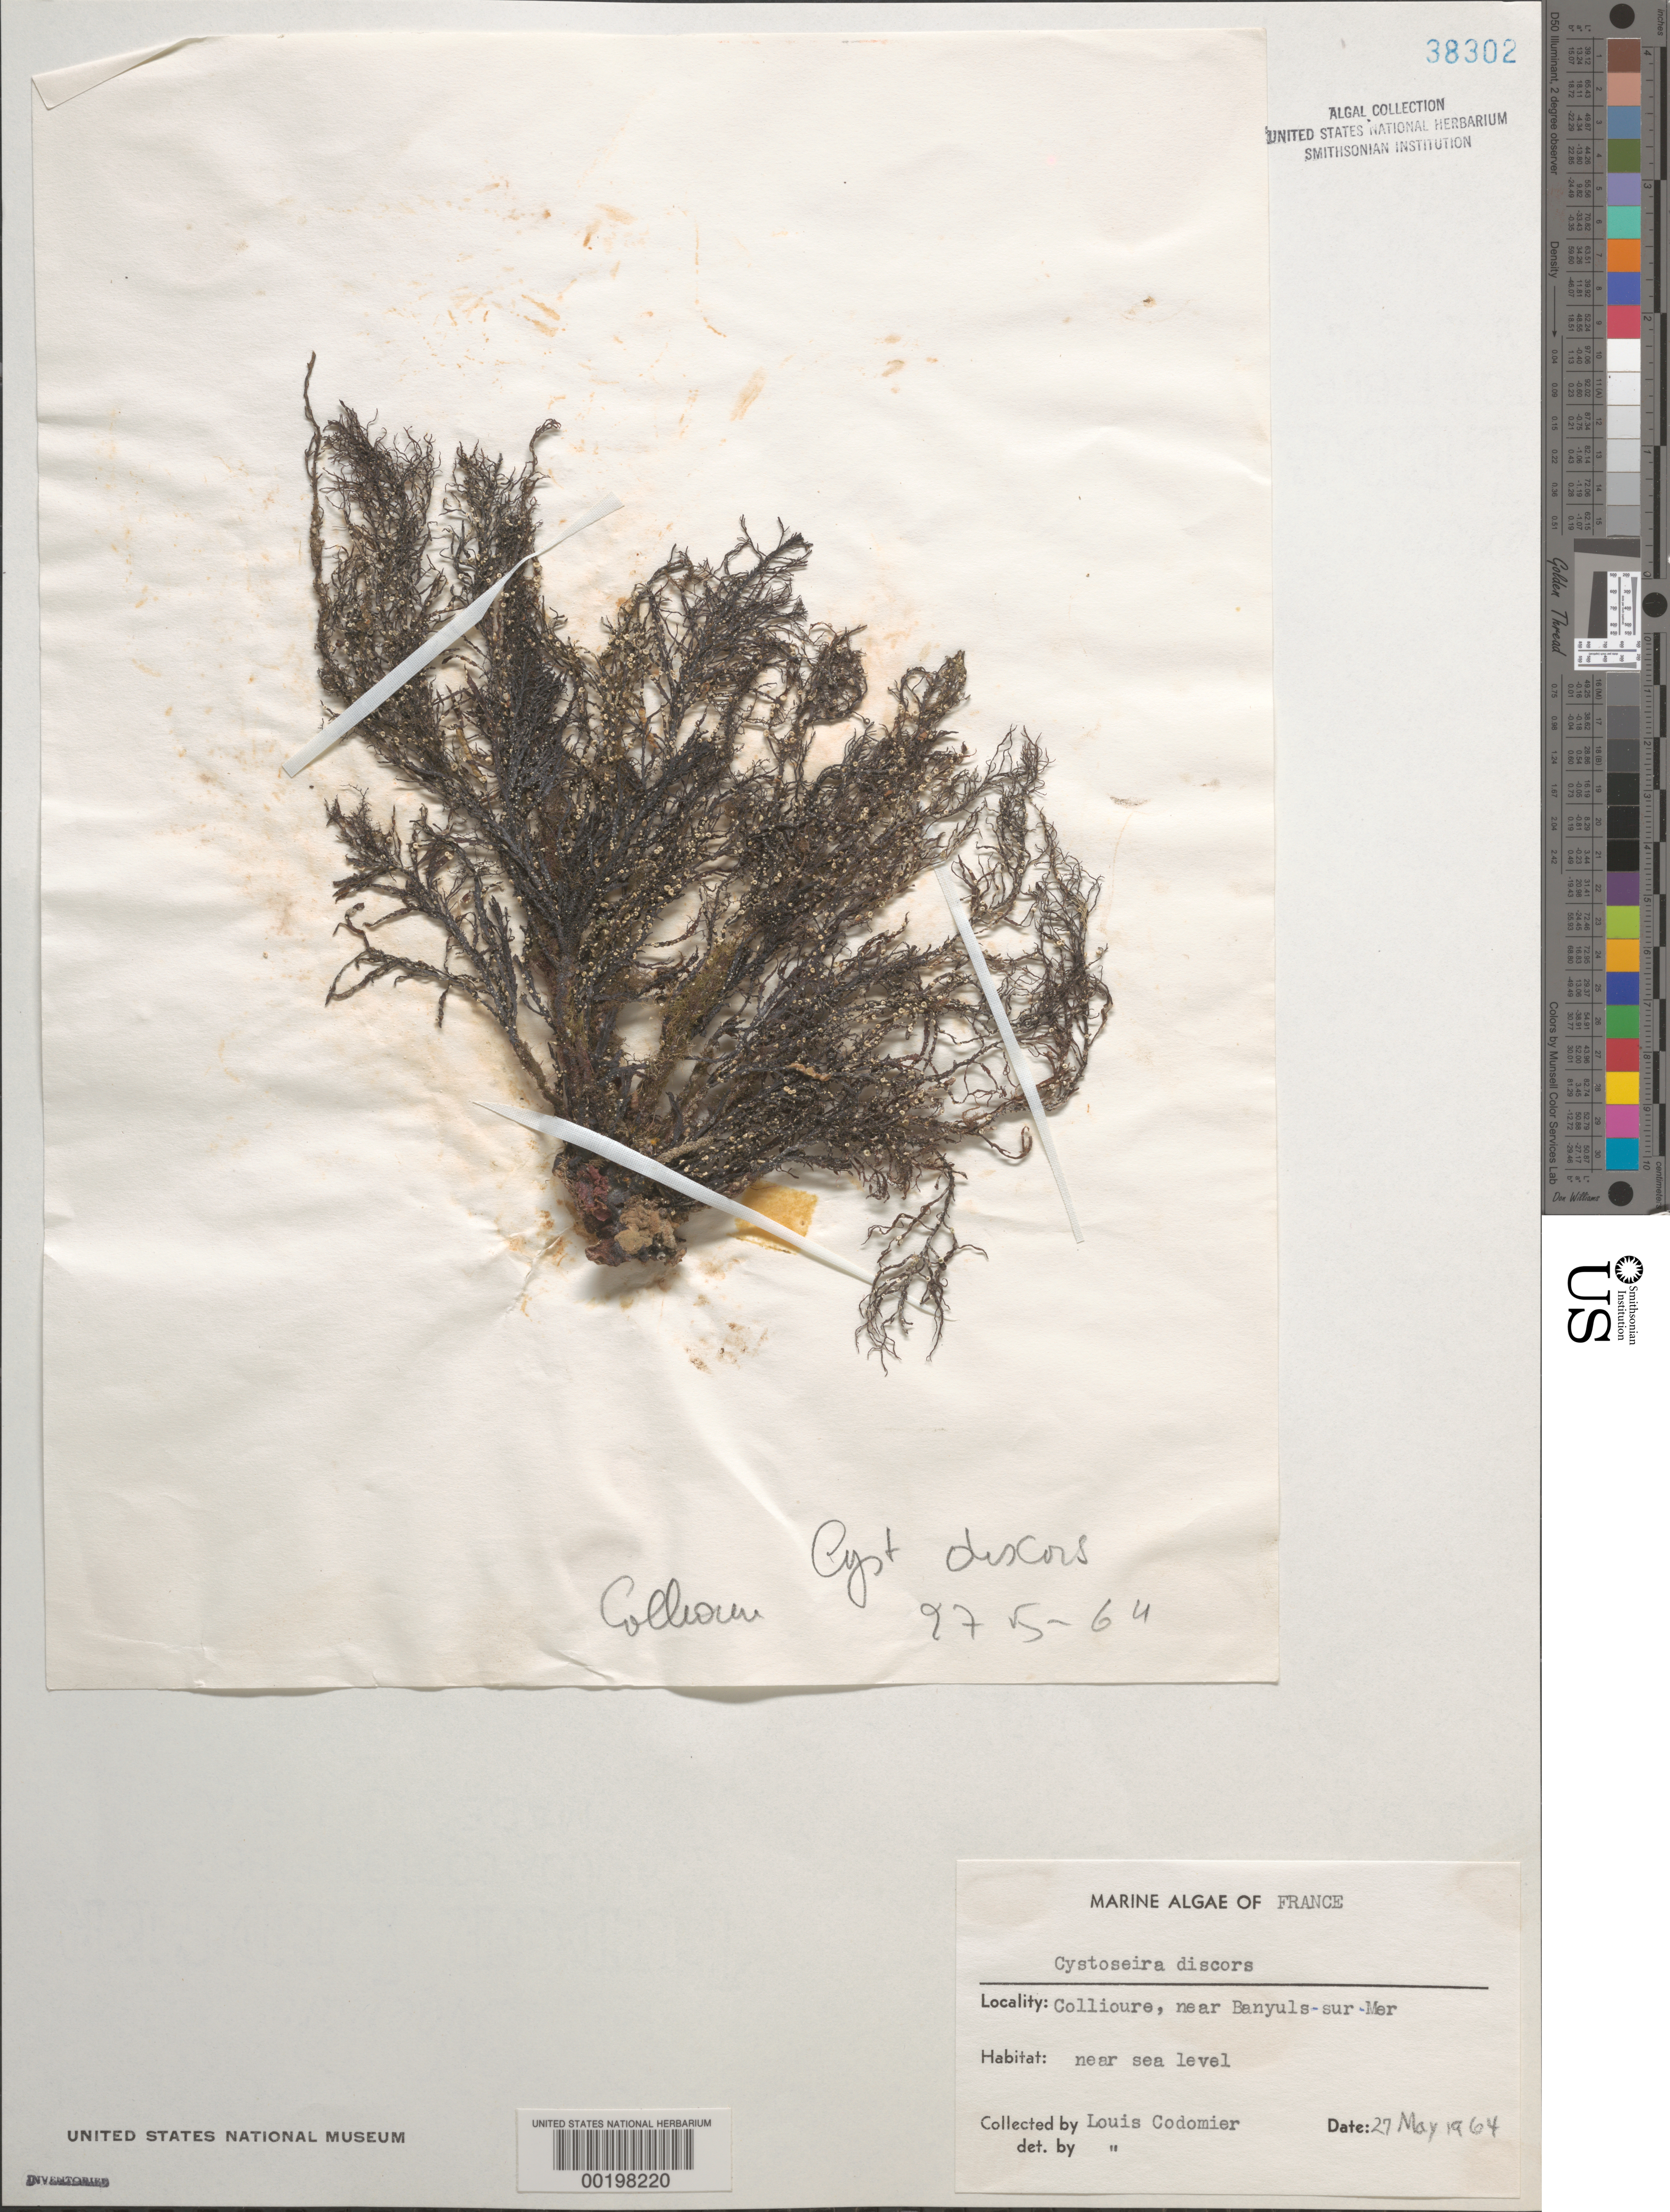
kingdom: Chromista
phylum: Ochrophyta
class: Phaeophyceae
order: Fucales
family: Sargassaceae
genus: Cystoseira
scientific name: Cystoseira foeniculacea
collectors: L. Codomier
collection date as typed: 27 May 1964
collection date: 1964-05-27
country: France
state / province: Occitanie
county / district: Pyrénées-Orientales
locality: Collioure, north of Banyuls-sur-Mer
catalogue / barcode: US 38302